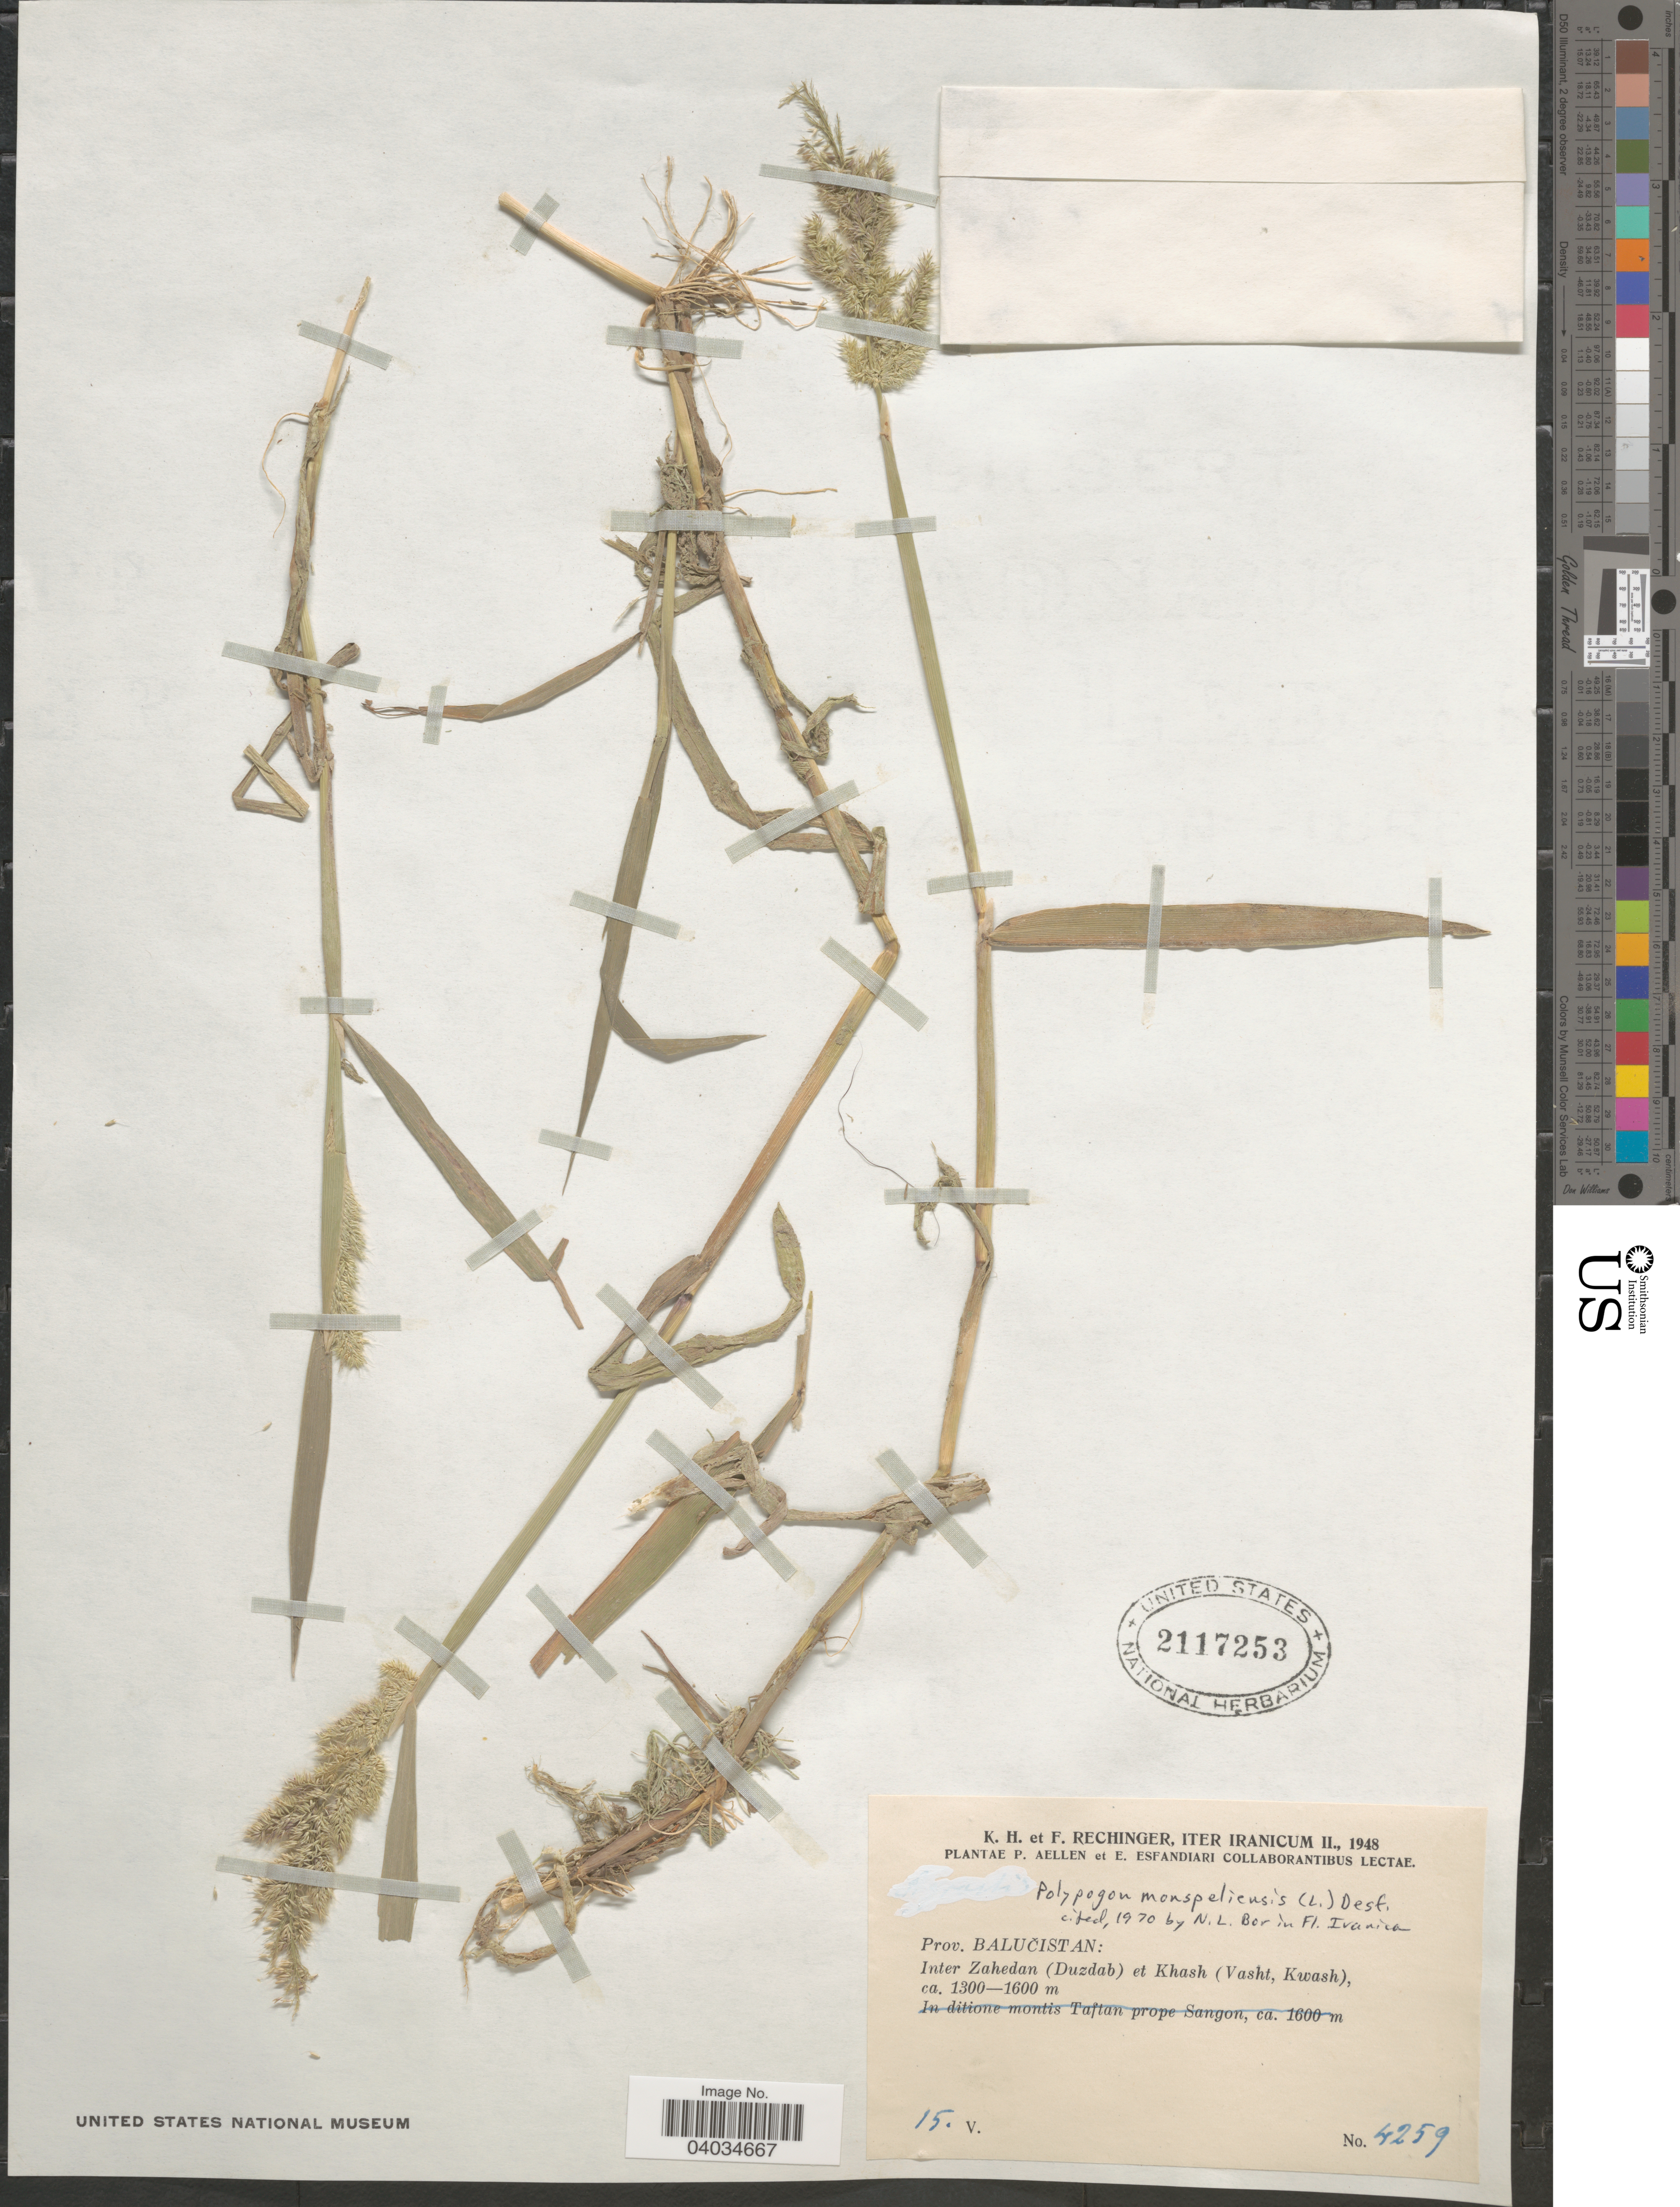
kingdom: Plantae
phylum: Tracheophyta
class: Liliopsida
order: Poales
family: Poaceae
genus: Polypogon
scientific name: Polypogon monspeliensis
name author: (L.) Desf.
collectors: K. H. Rechinger & F. Rechinger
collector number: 4259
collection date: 1948-05-15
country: Iran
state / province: Sistan and Baluchistan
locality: Iter Iranicum II. Prov. Balučistan: Inter Zahedan (Duzdab) et Khash (Vasht, Kwash).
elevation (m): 1300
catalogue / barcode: US 2117253